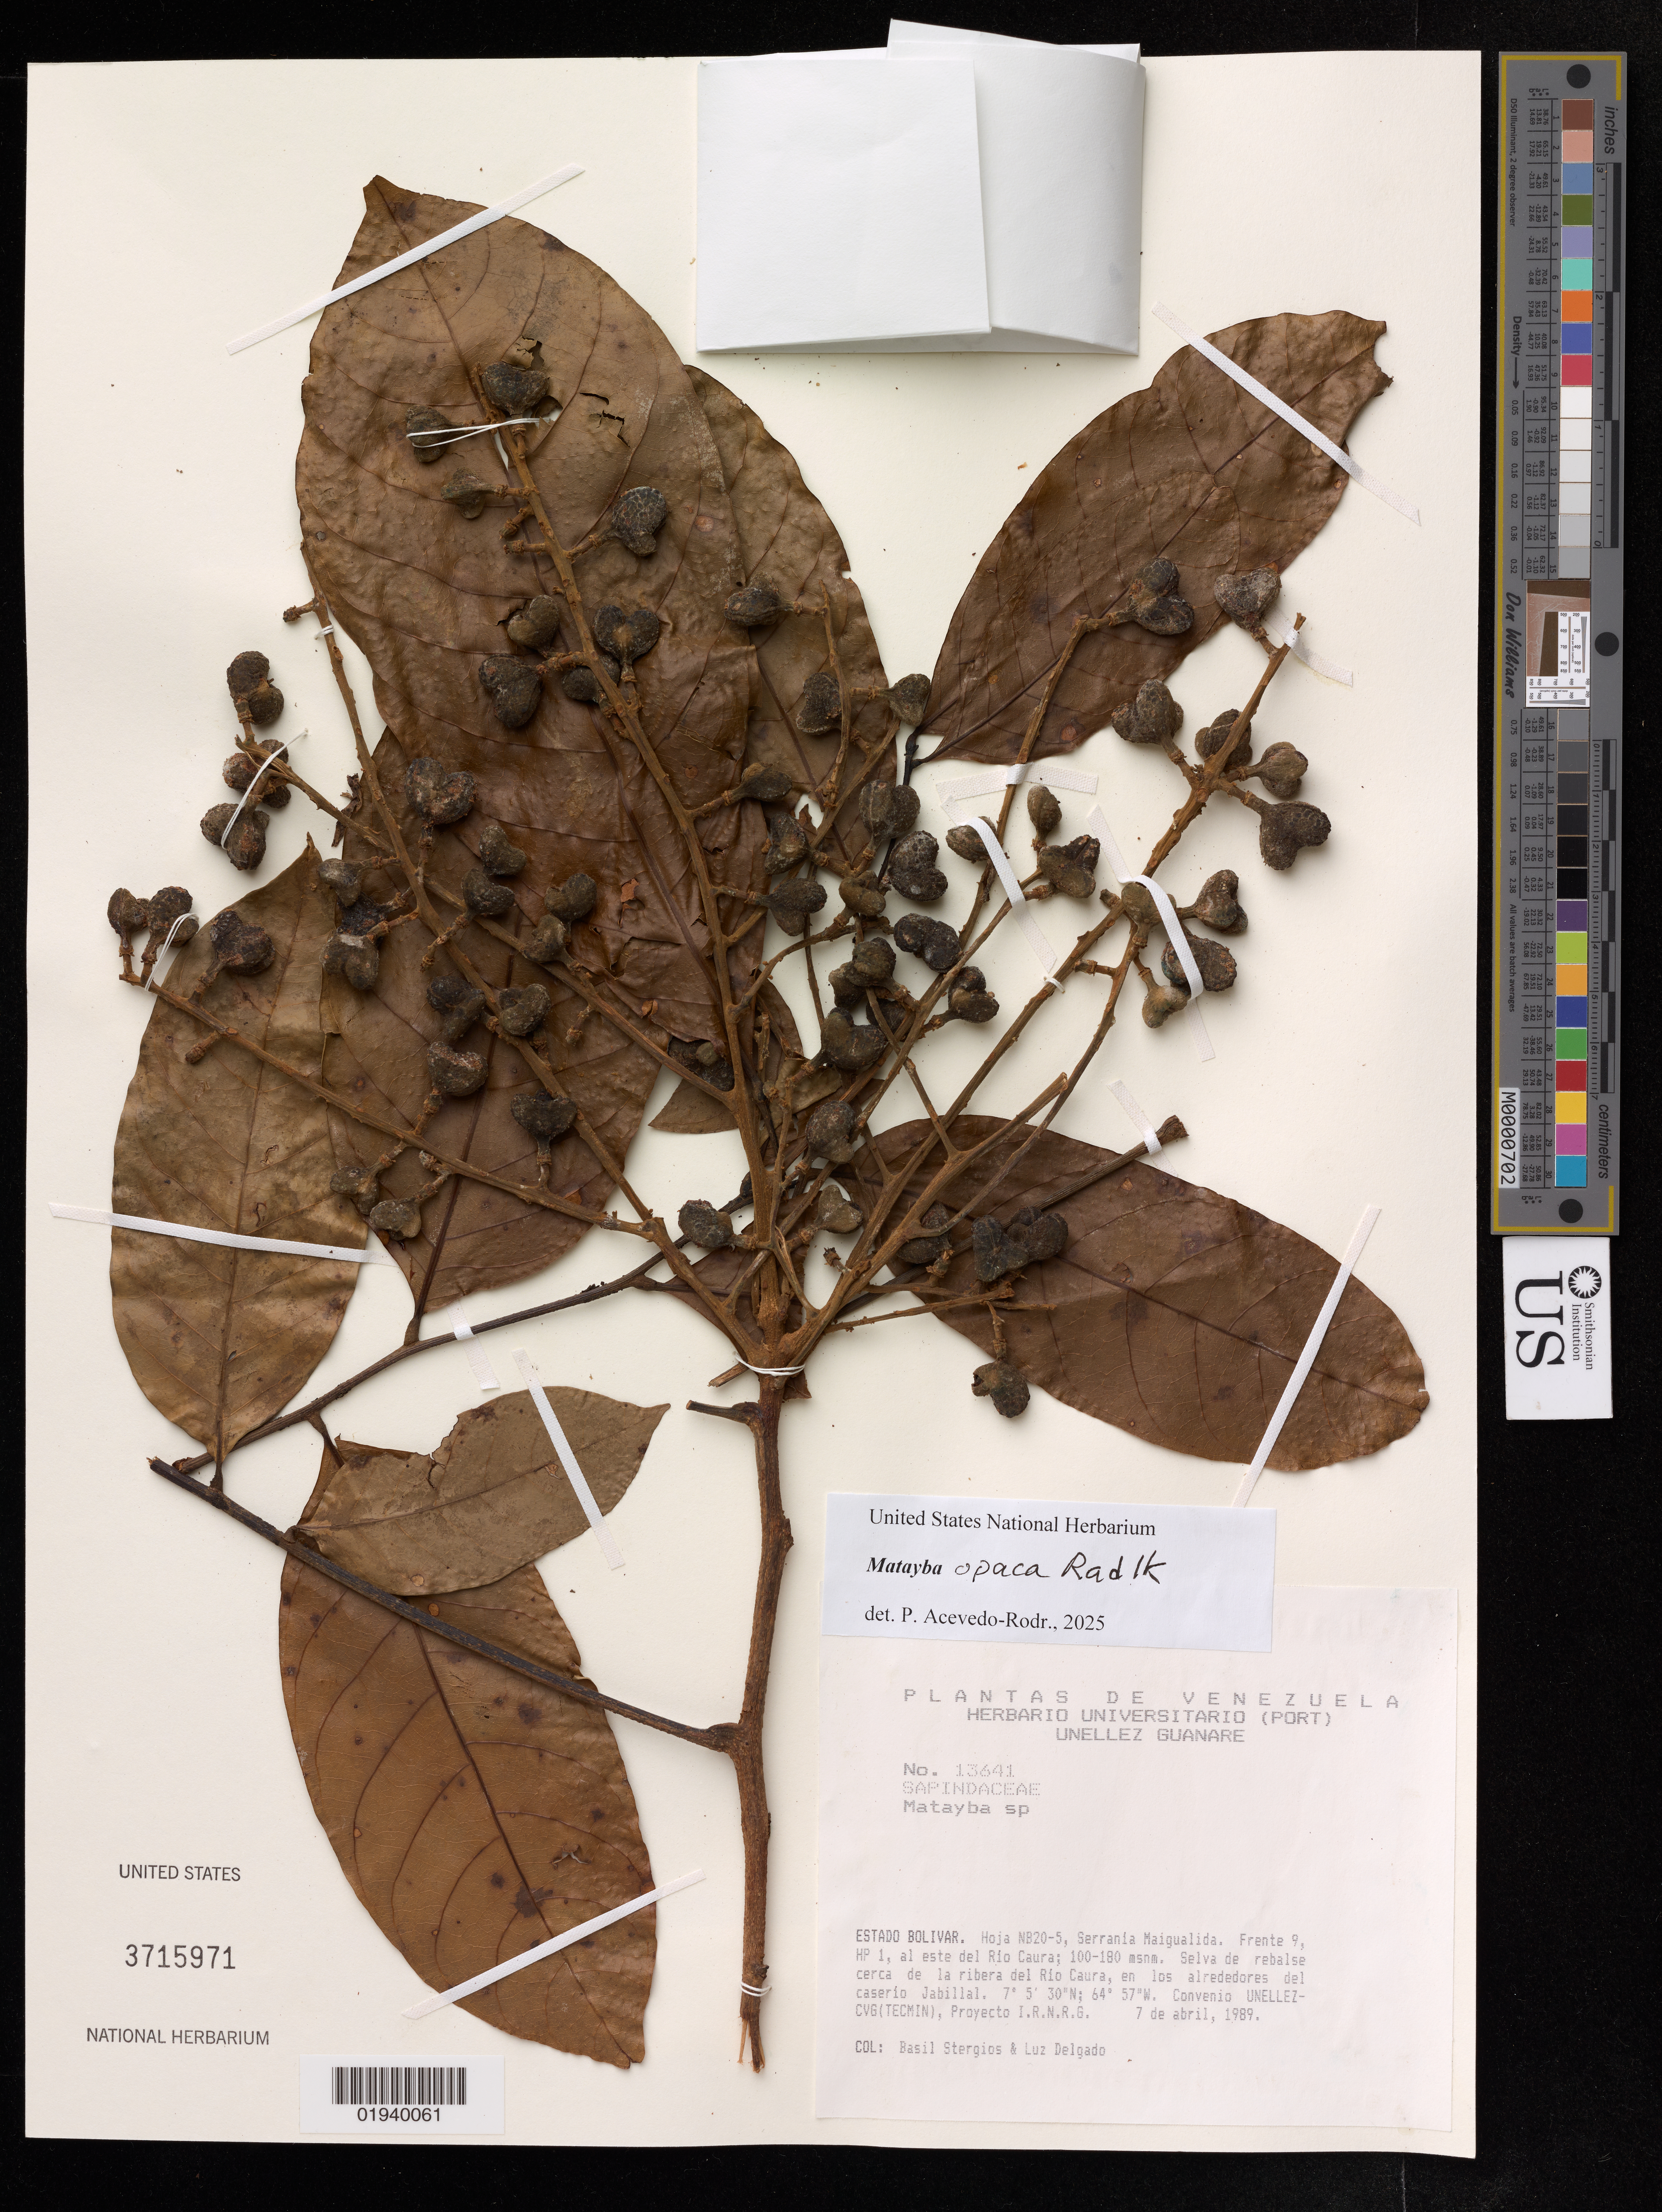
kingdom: Plantae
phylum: Tracheophyta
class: Magnoliopsida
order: Sapindales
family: Sapindaceae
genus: Matayba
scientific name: Matayba opaca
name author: Radlk.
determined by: Acevedo-Rodriguez, P., (US), Smithsonian Institution - National Museum of Natural History (UNITED STATES)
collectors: B. G. Stergios & L. Delgado V.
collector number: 13641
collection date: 1989-04-07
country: Venezuela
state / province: Bolivar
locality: Serrania Maigualida, E del río Caura, alrededores de Jabillal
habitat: Selv de rebalse cerca de la ribera del rio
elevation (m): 100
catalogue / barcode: US 3715971